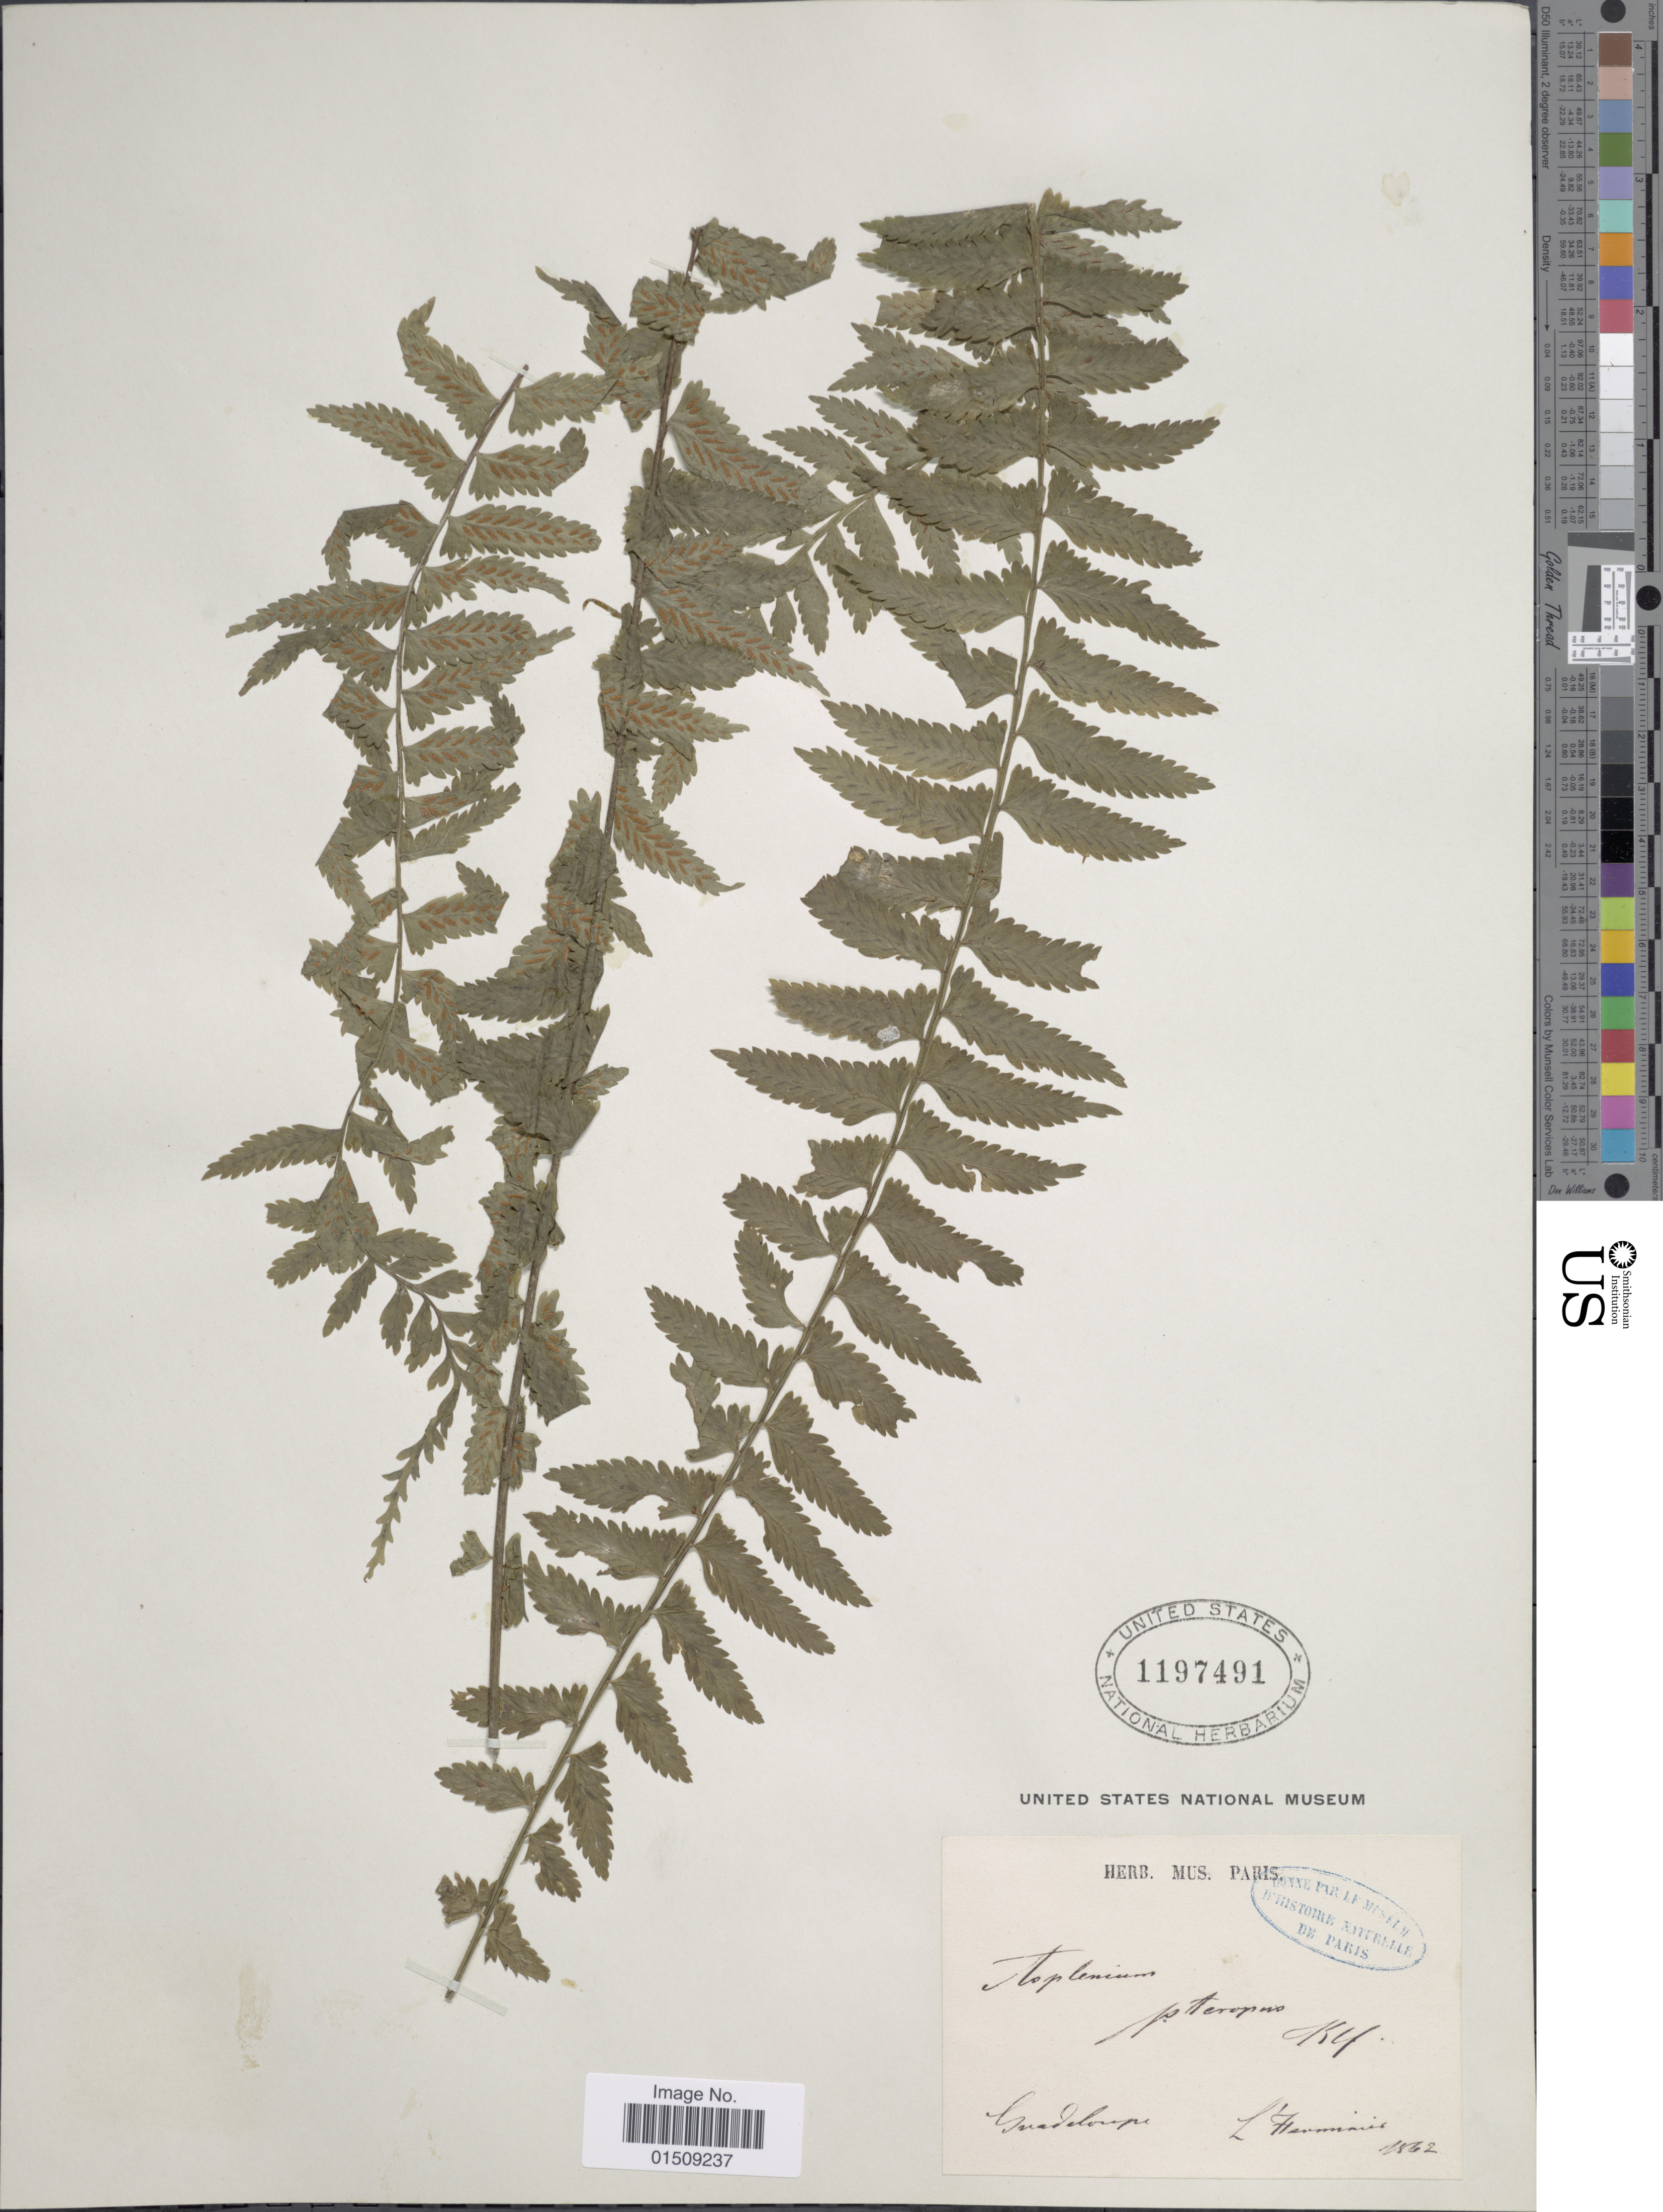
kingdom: Plantae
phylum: Tracheophyta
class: Polypodiopsida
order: Polypodiales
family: Aspleniaceae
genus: Asplenium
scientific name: Asplenium pteropus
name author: Kaulf.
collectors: F. L'Herminier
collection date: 1862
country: Guadeloupe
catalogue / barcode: US 1197491